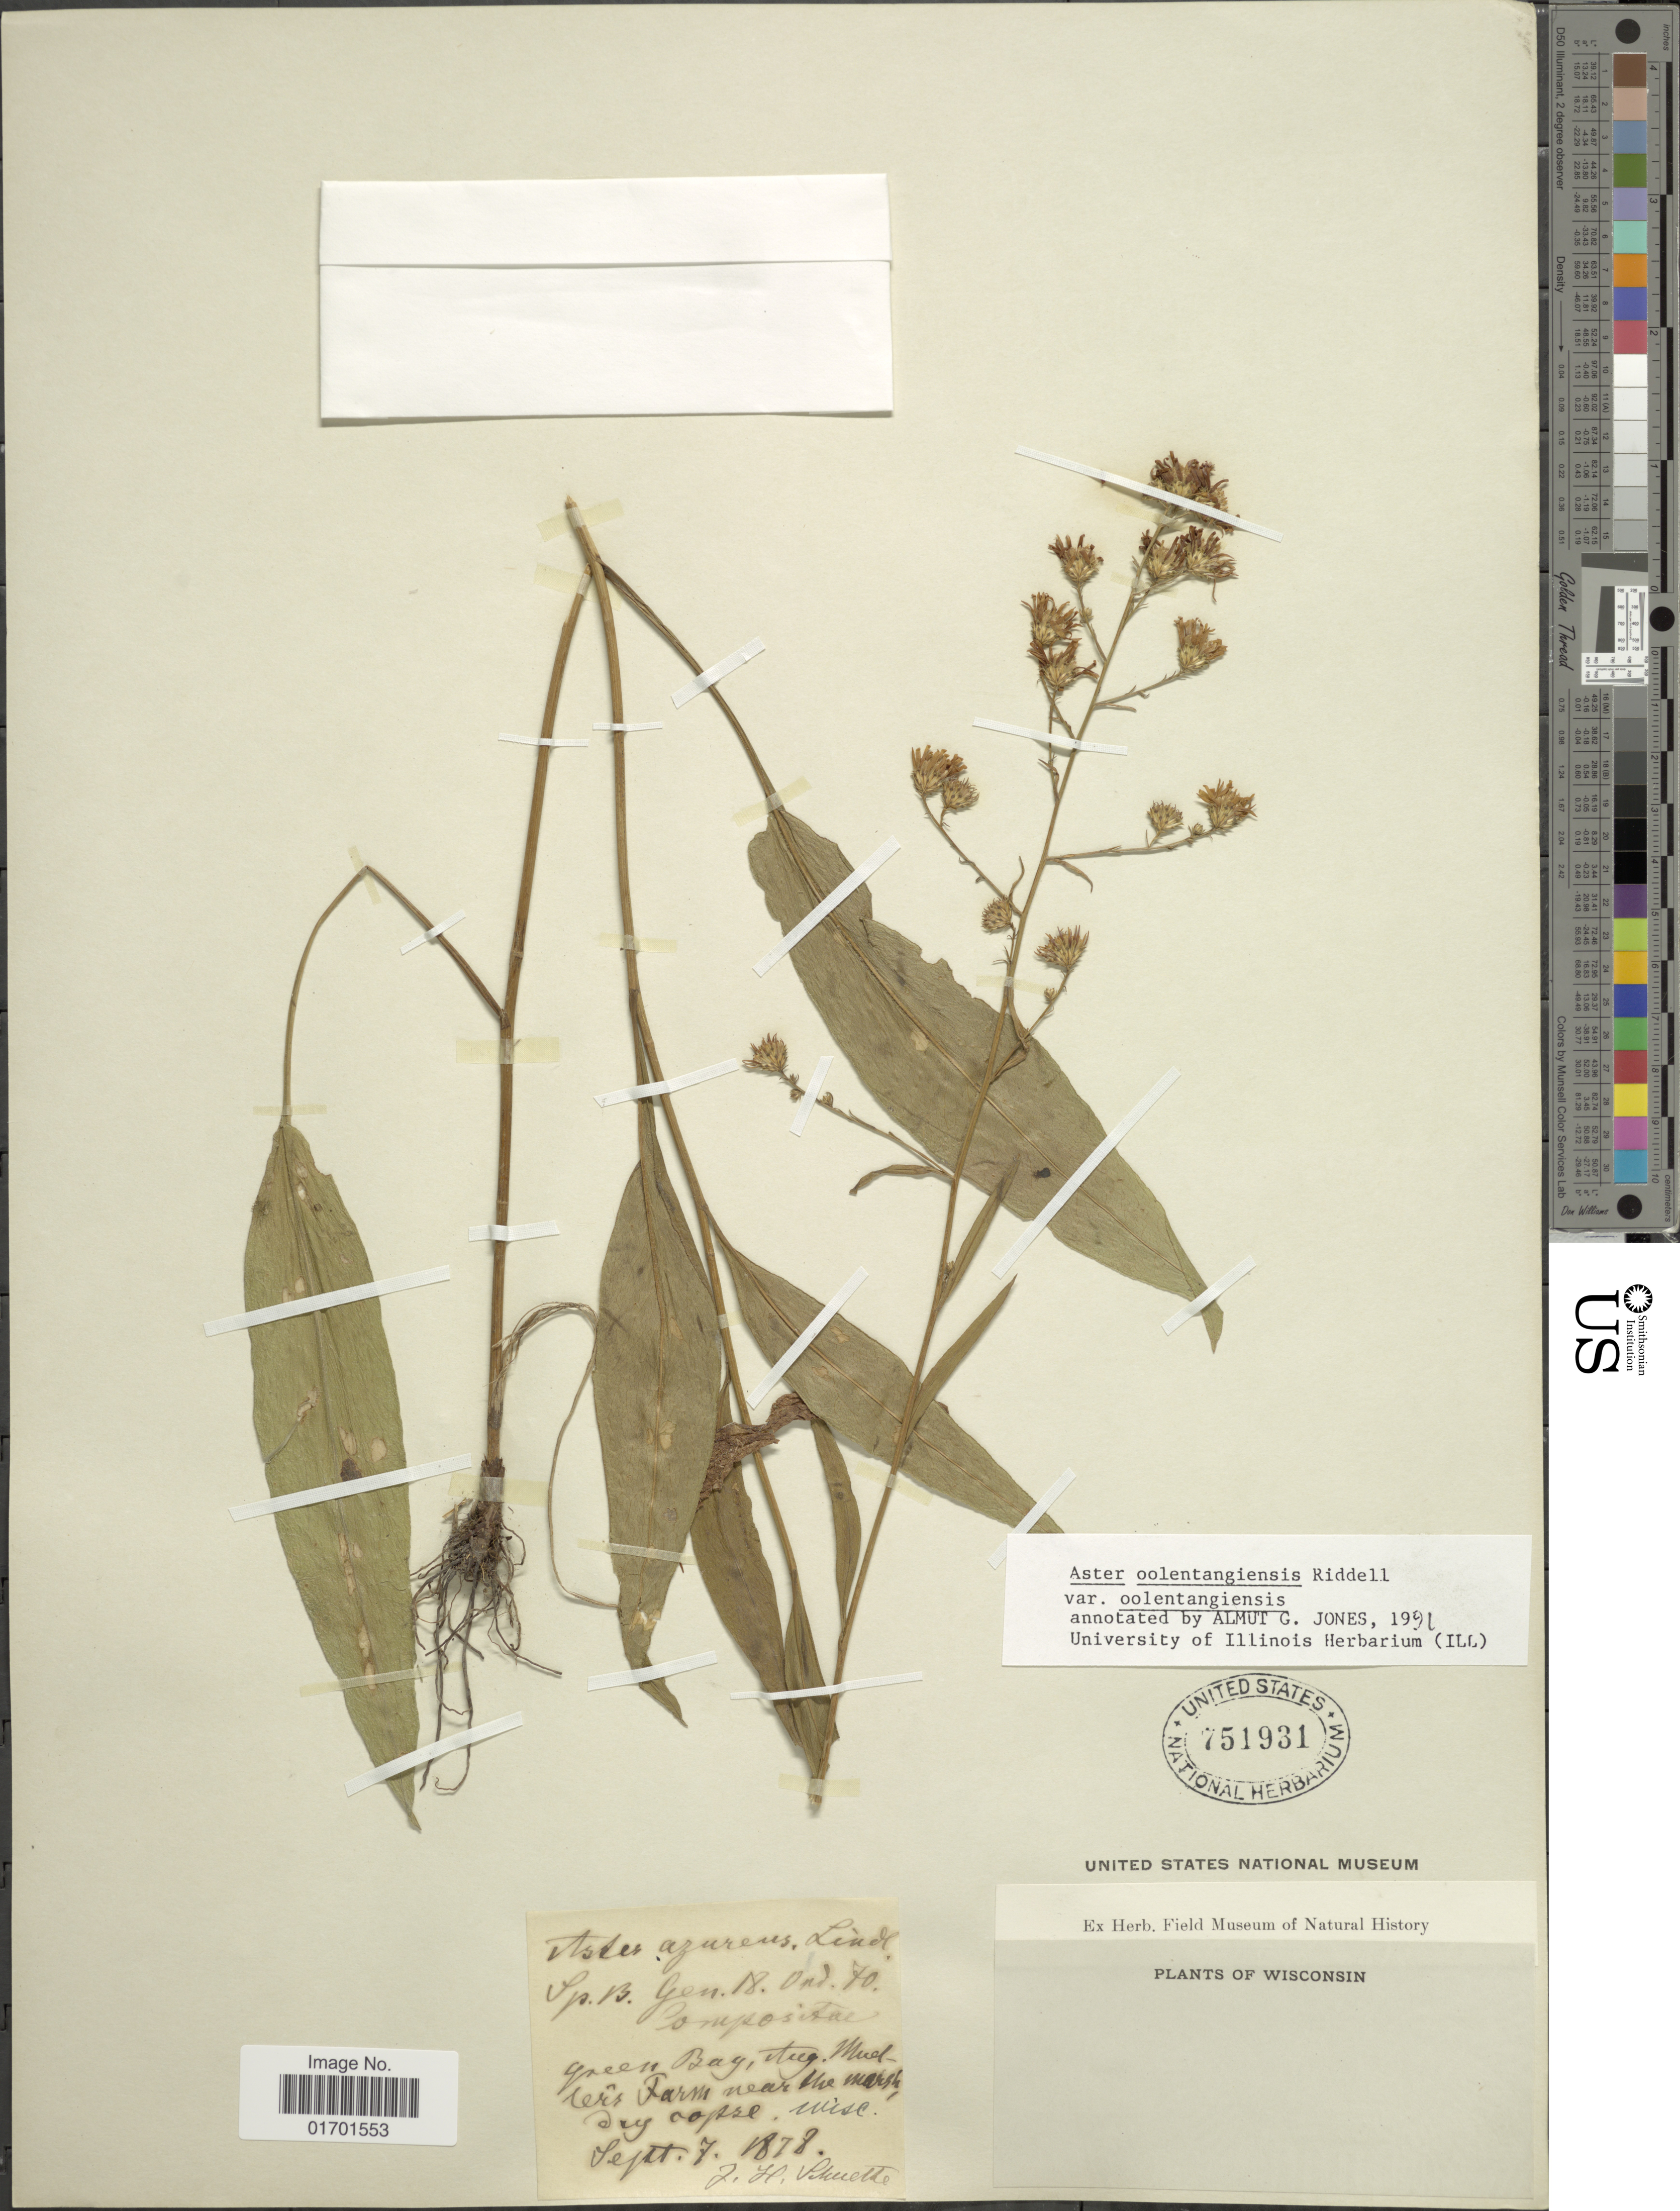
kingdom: Plantae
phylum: Tracheophyta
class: Magnoliopsida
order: Asterales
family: Asteraceae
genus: Symphyotrichum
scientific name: Symphyotrichum oolentangiense var. oolentangiense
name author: G.L. Nesom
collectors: J. H. Schuette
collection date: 1878-09-07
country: United States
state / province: Wisconsin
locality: Green Bay, Aug. Mud.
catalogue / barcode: US 751931